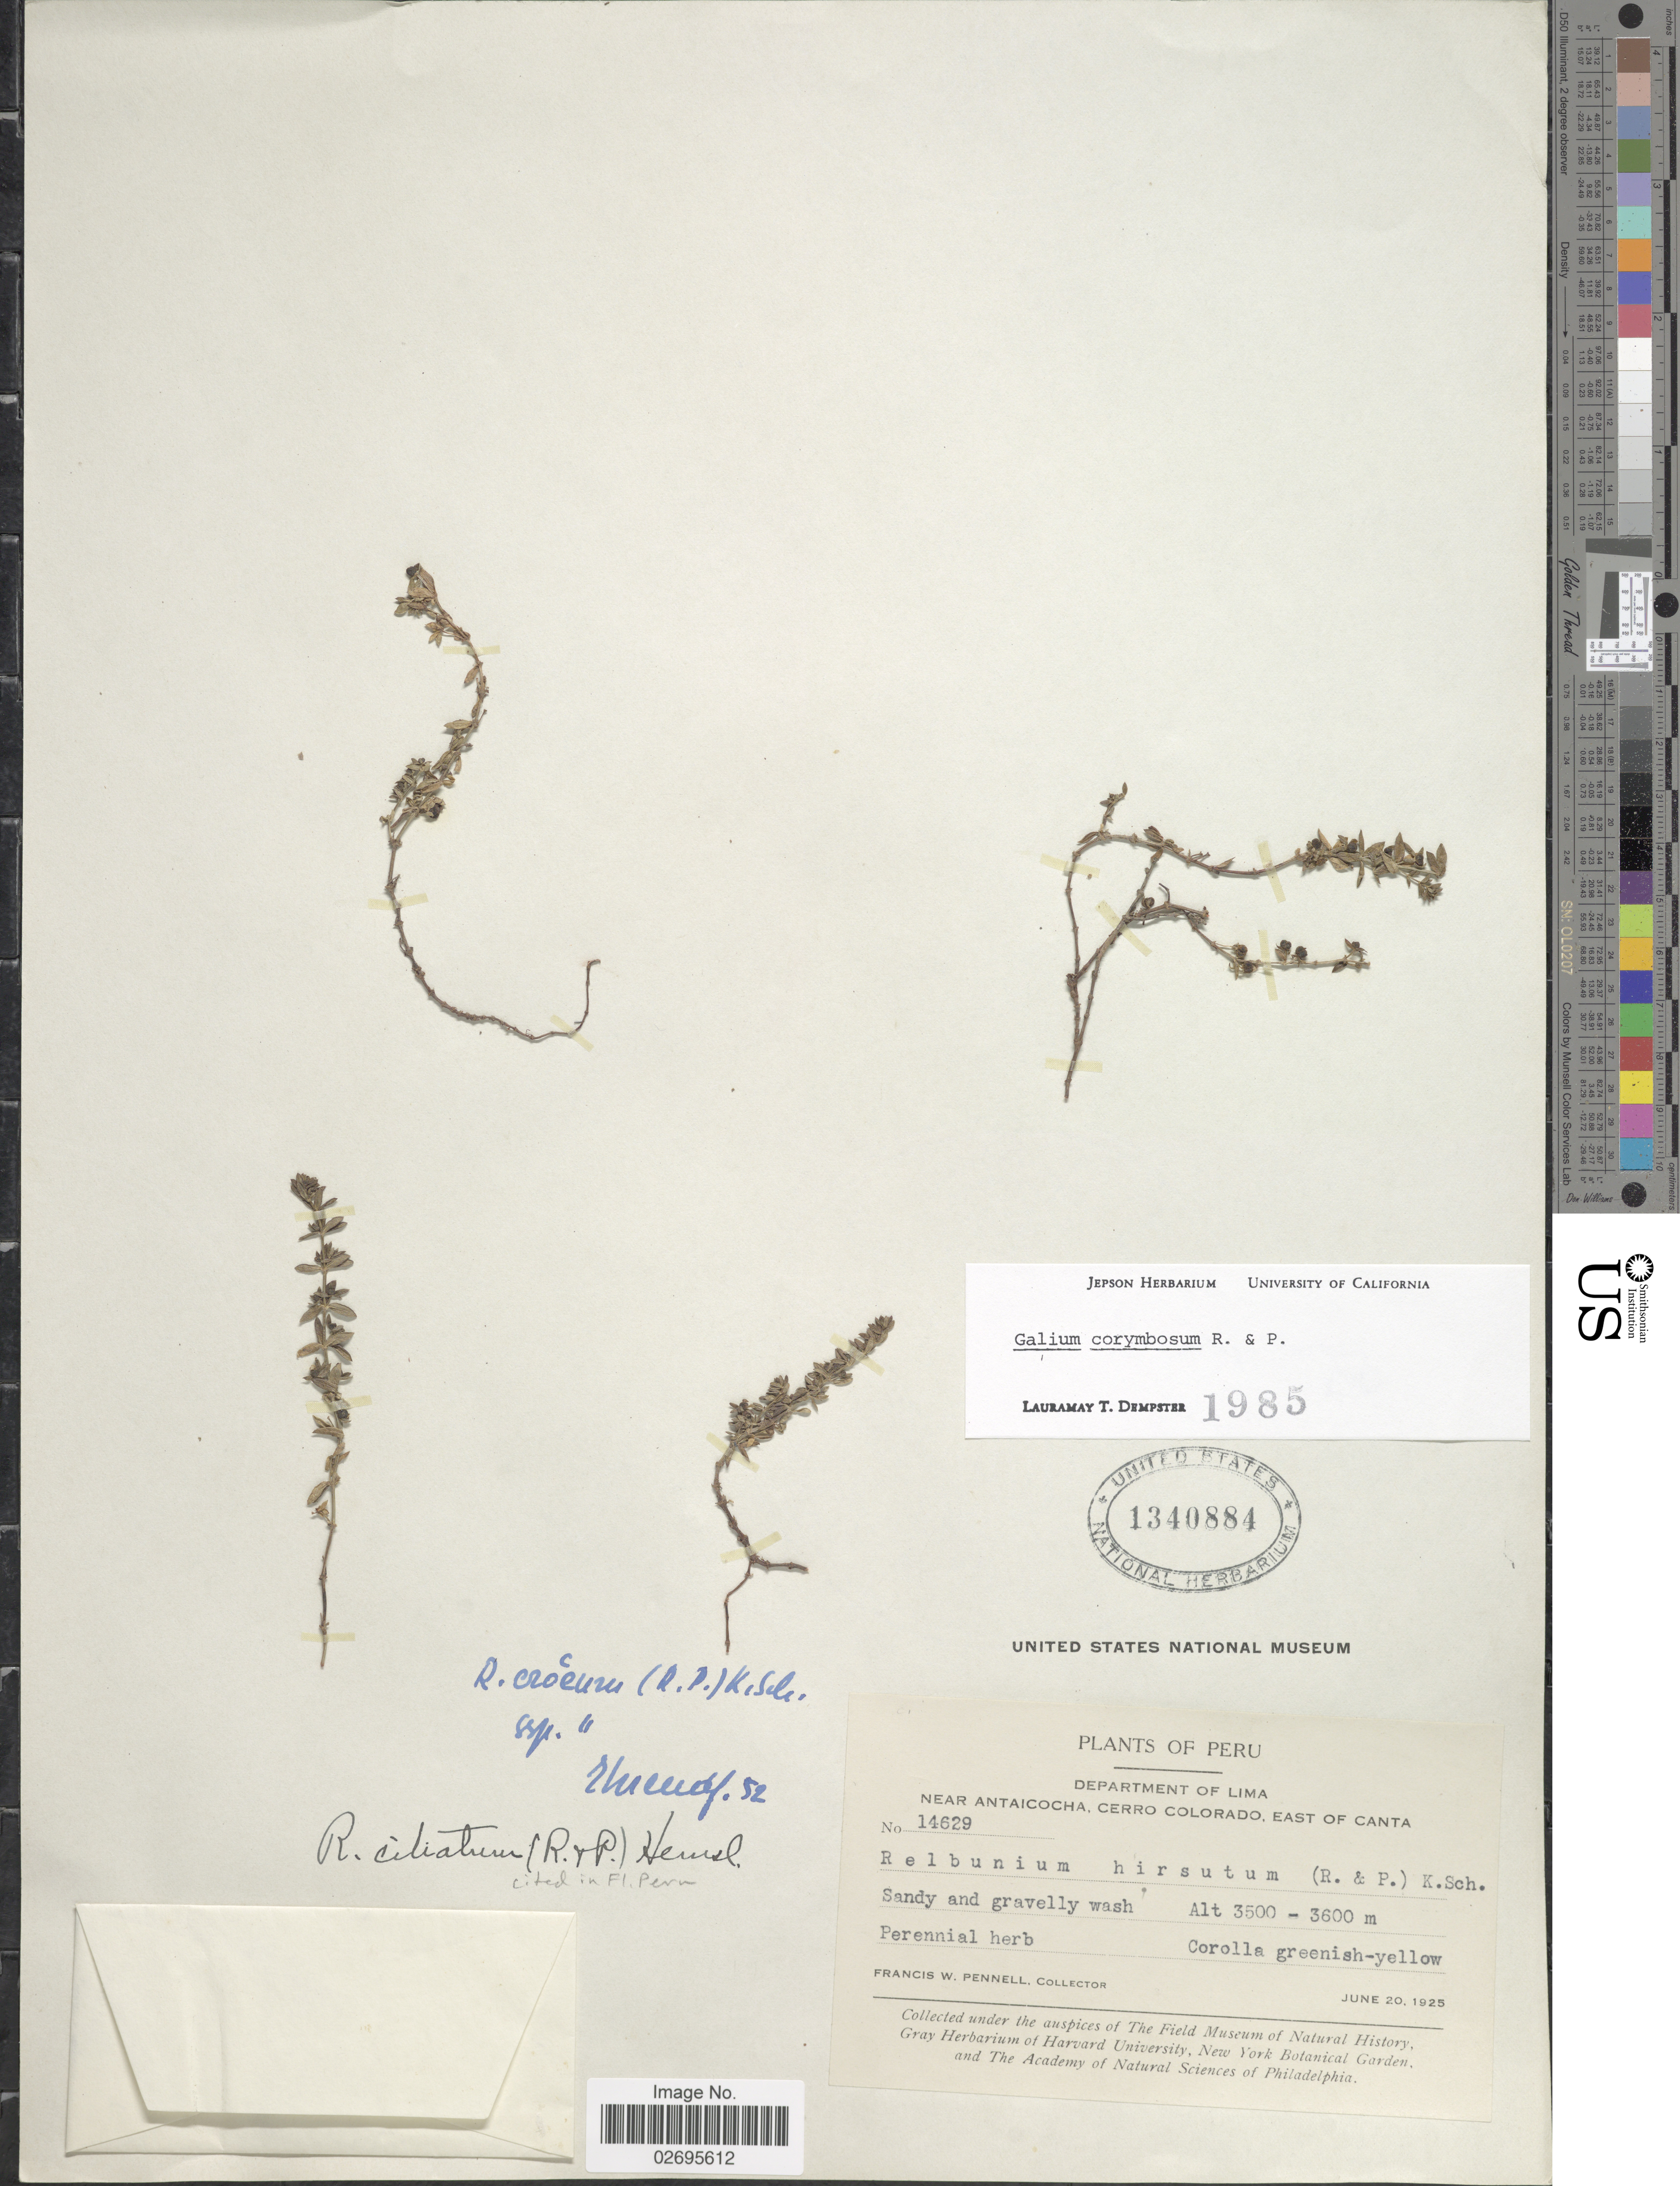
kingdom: Plantae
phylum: Tracheophyta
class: Magnoliopsida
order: Gentianales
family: Rubiaceae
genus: Galium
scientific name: Galium corymbosum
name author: Ruiz & Pav.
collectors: F. W. Pennell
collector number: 14629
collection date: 1925-06-20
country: Peru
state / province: Lima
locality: Department of Lima near Antaicocha, Cerro Colorado, East of Canta, Sandy gravelly wash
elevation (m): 3500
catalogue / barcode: US 1340884